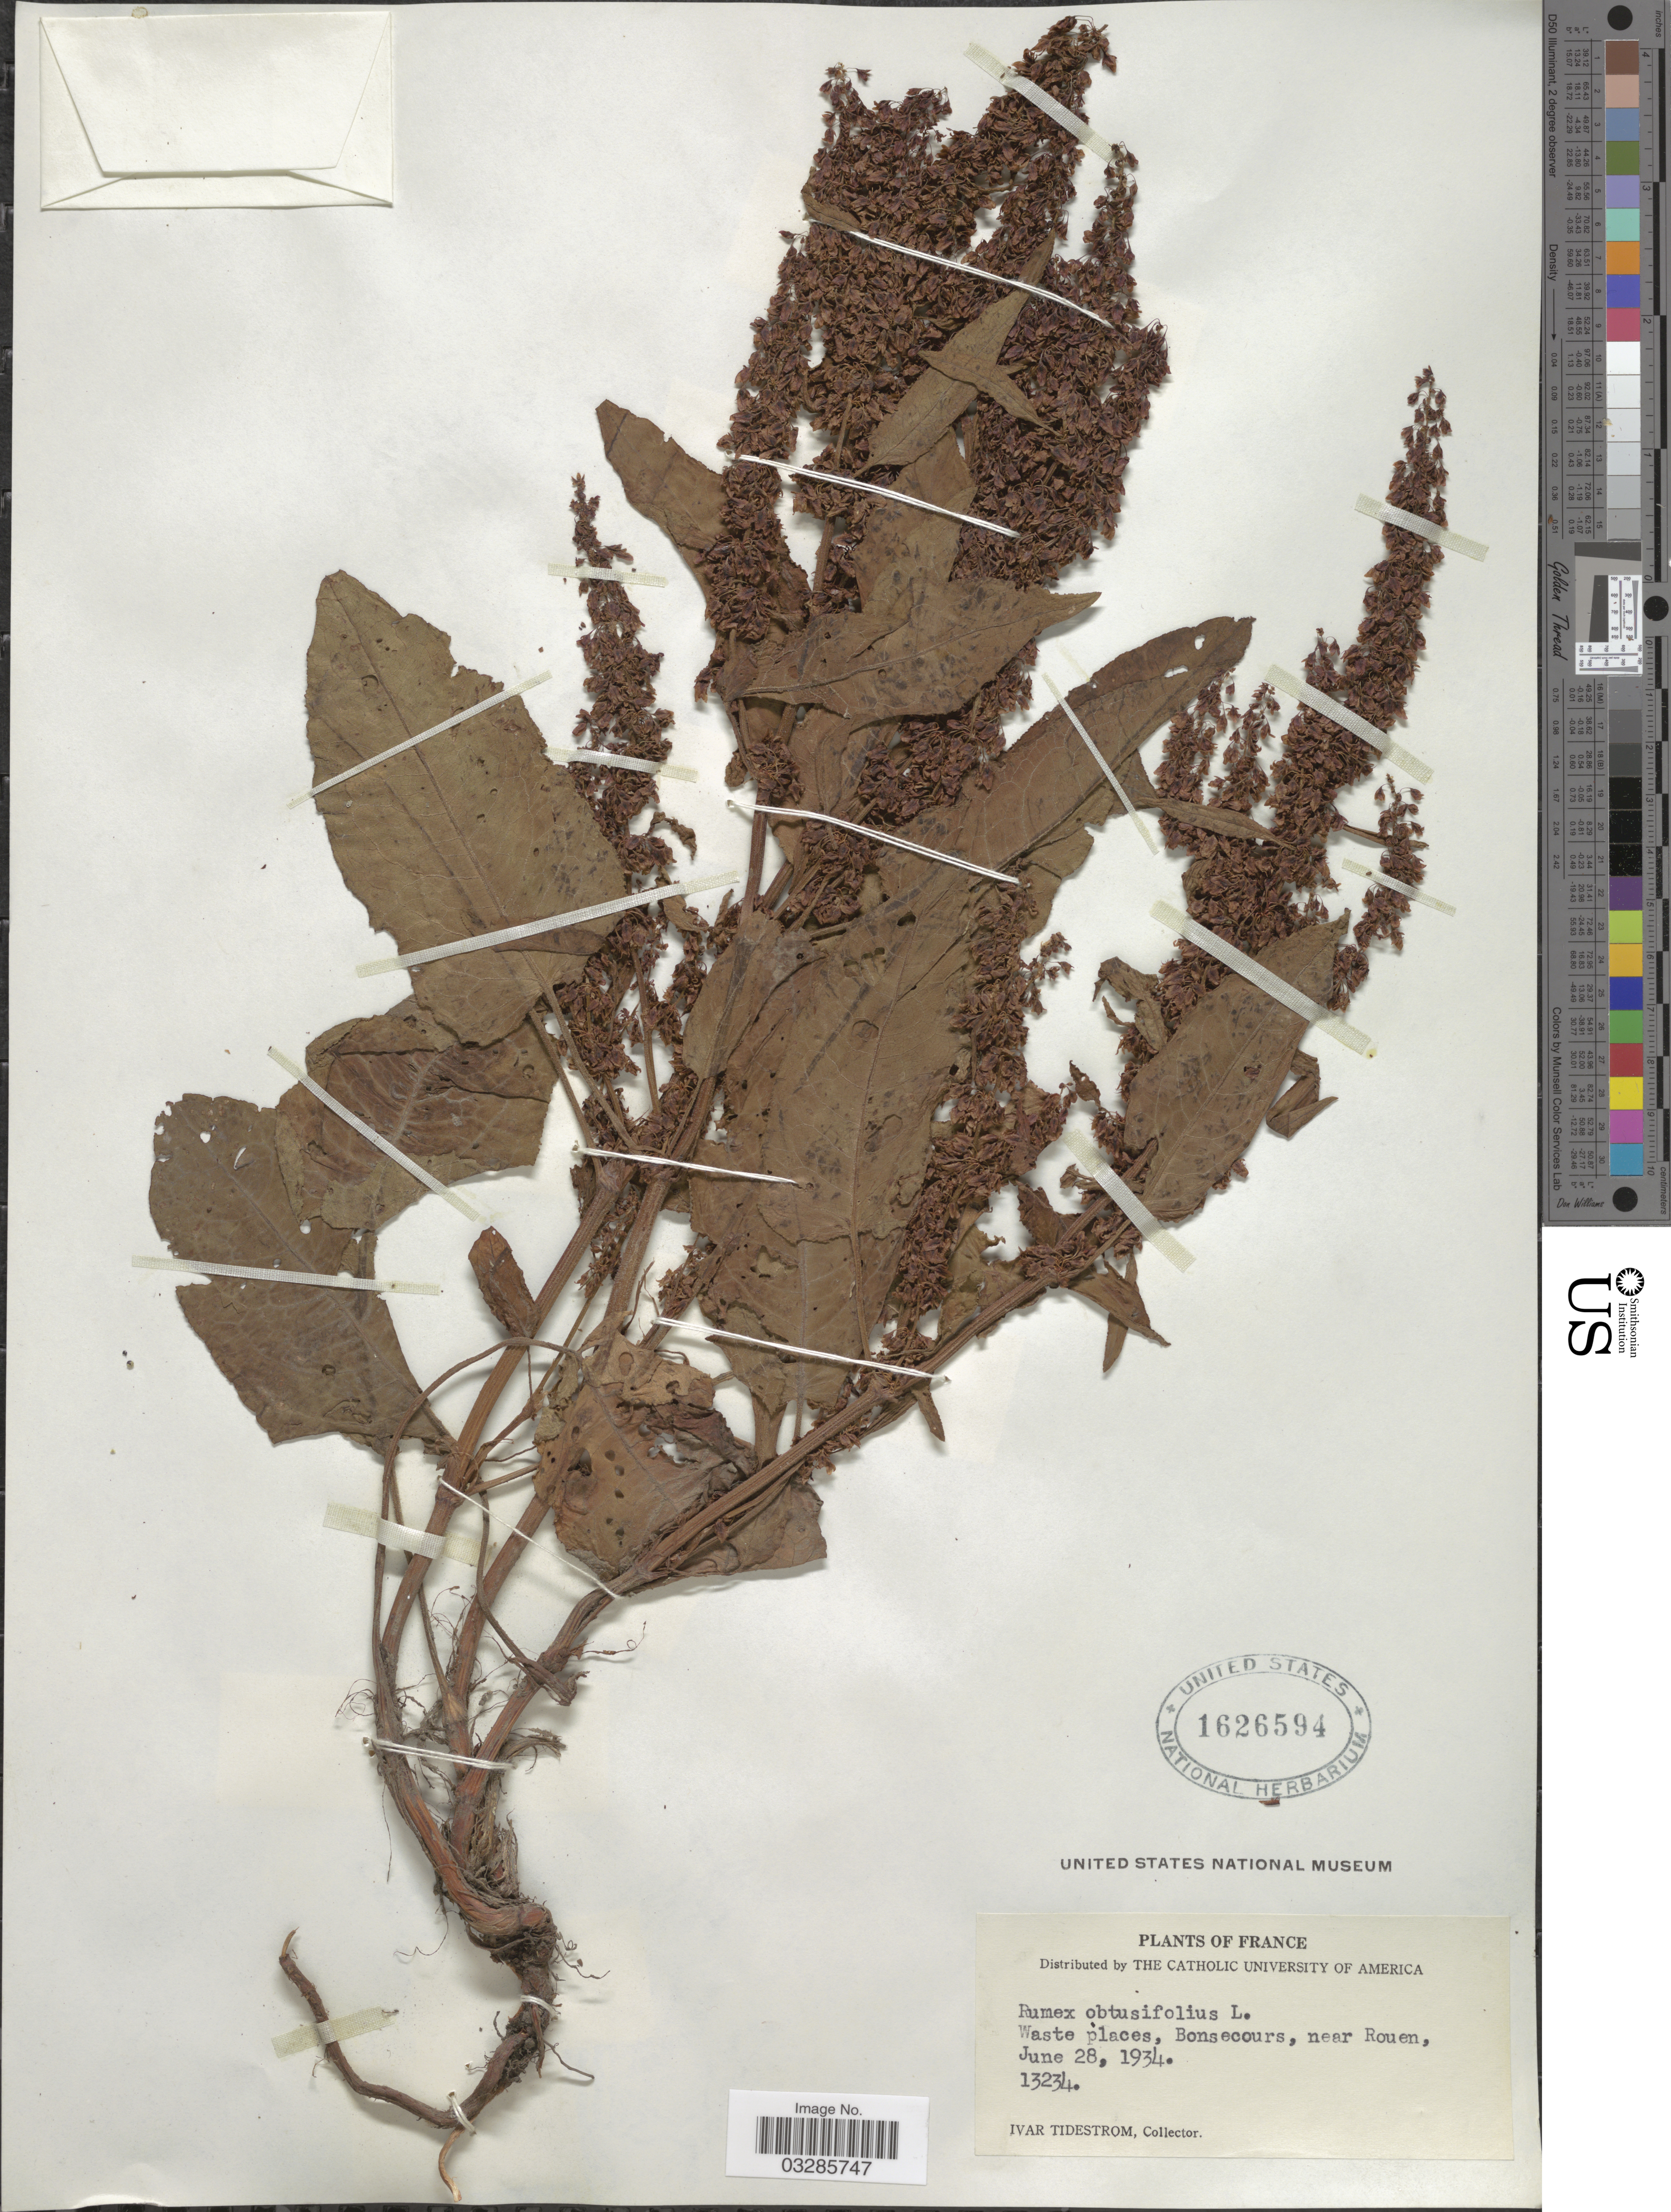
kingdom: Plantae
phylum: Tracheophyta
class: Magnoliopsida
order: Caryophyllales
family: Polygonaceae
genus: Rumex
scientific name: Rumex obtusifolius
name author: L.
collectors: I. F. Tidestrom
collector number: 13234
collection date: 1934-06-28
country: France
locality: Bonsecours, near Rouen.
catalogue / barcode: US 1626594